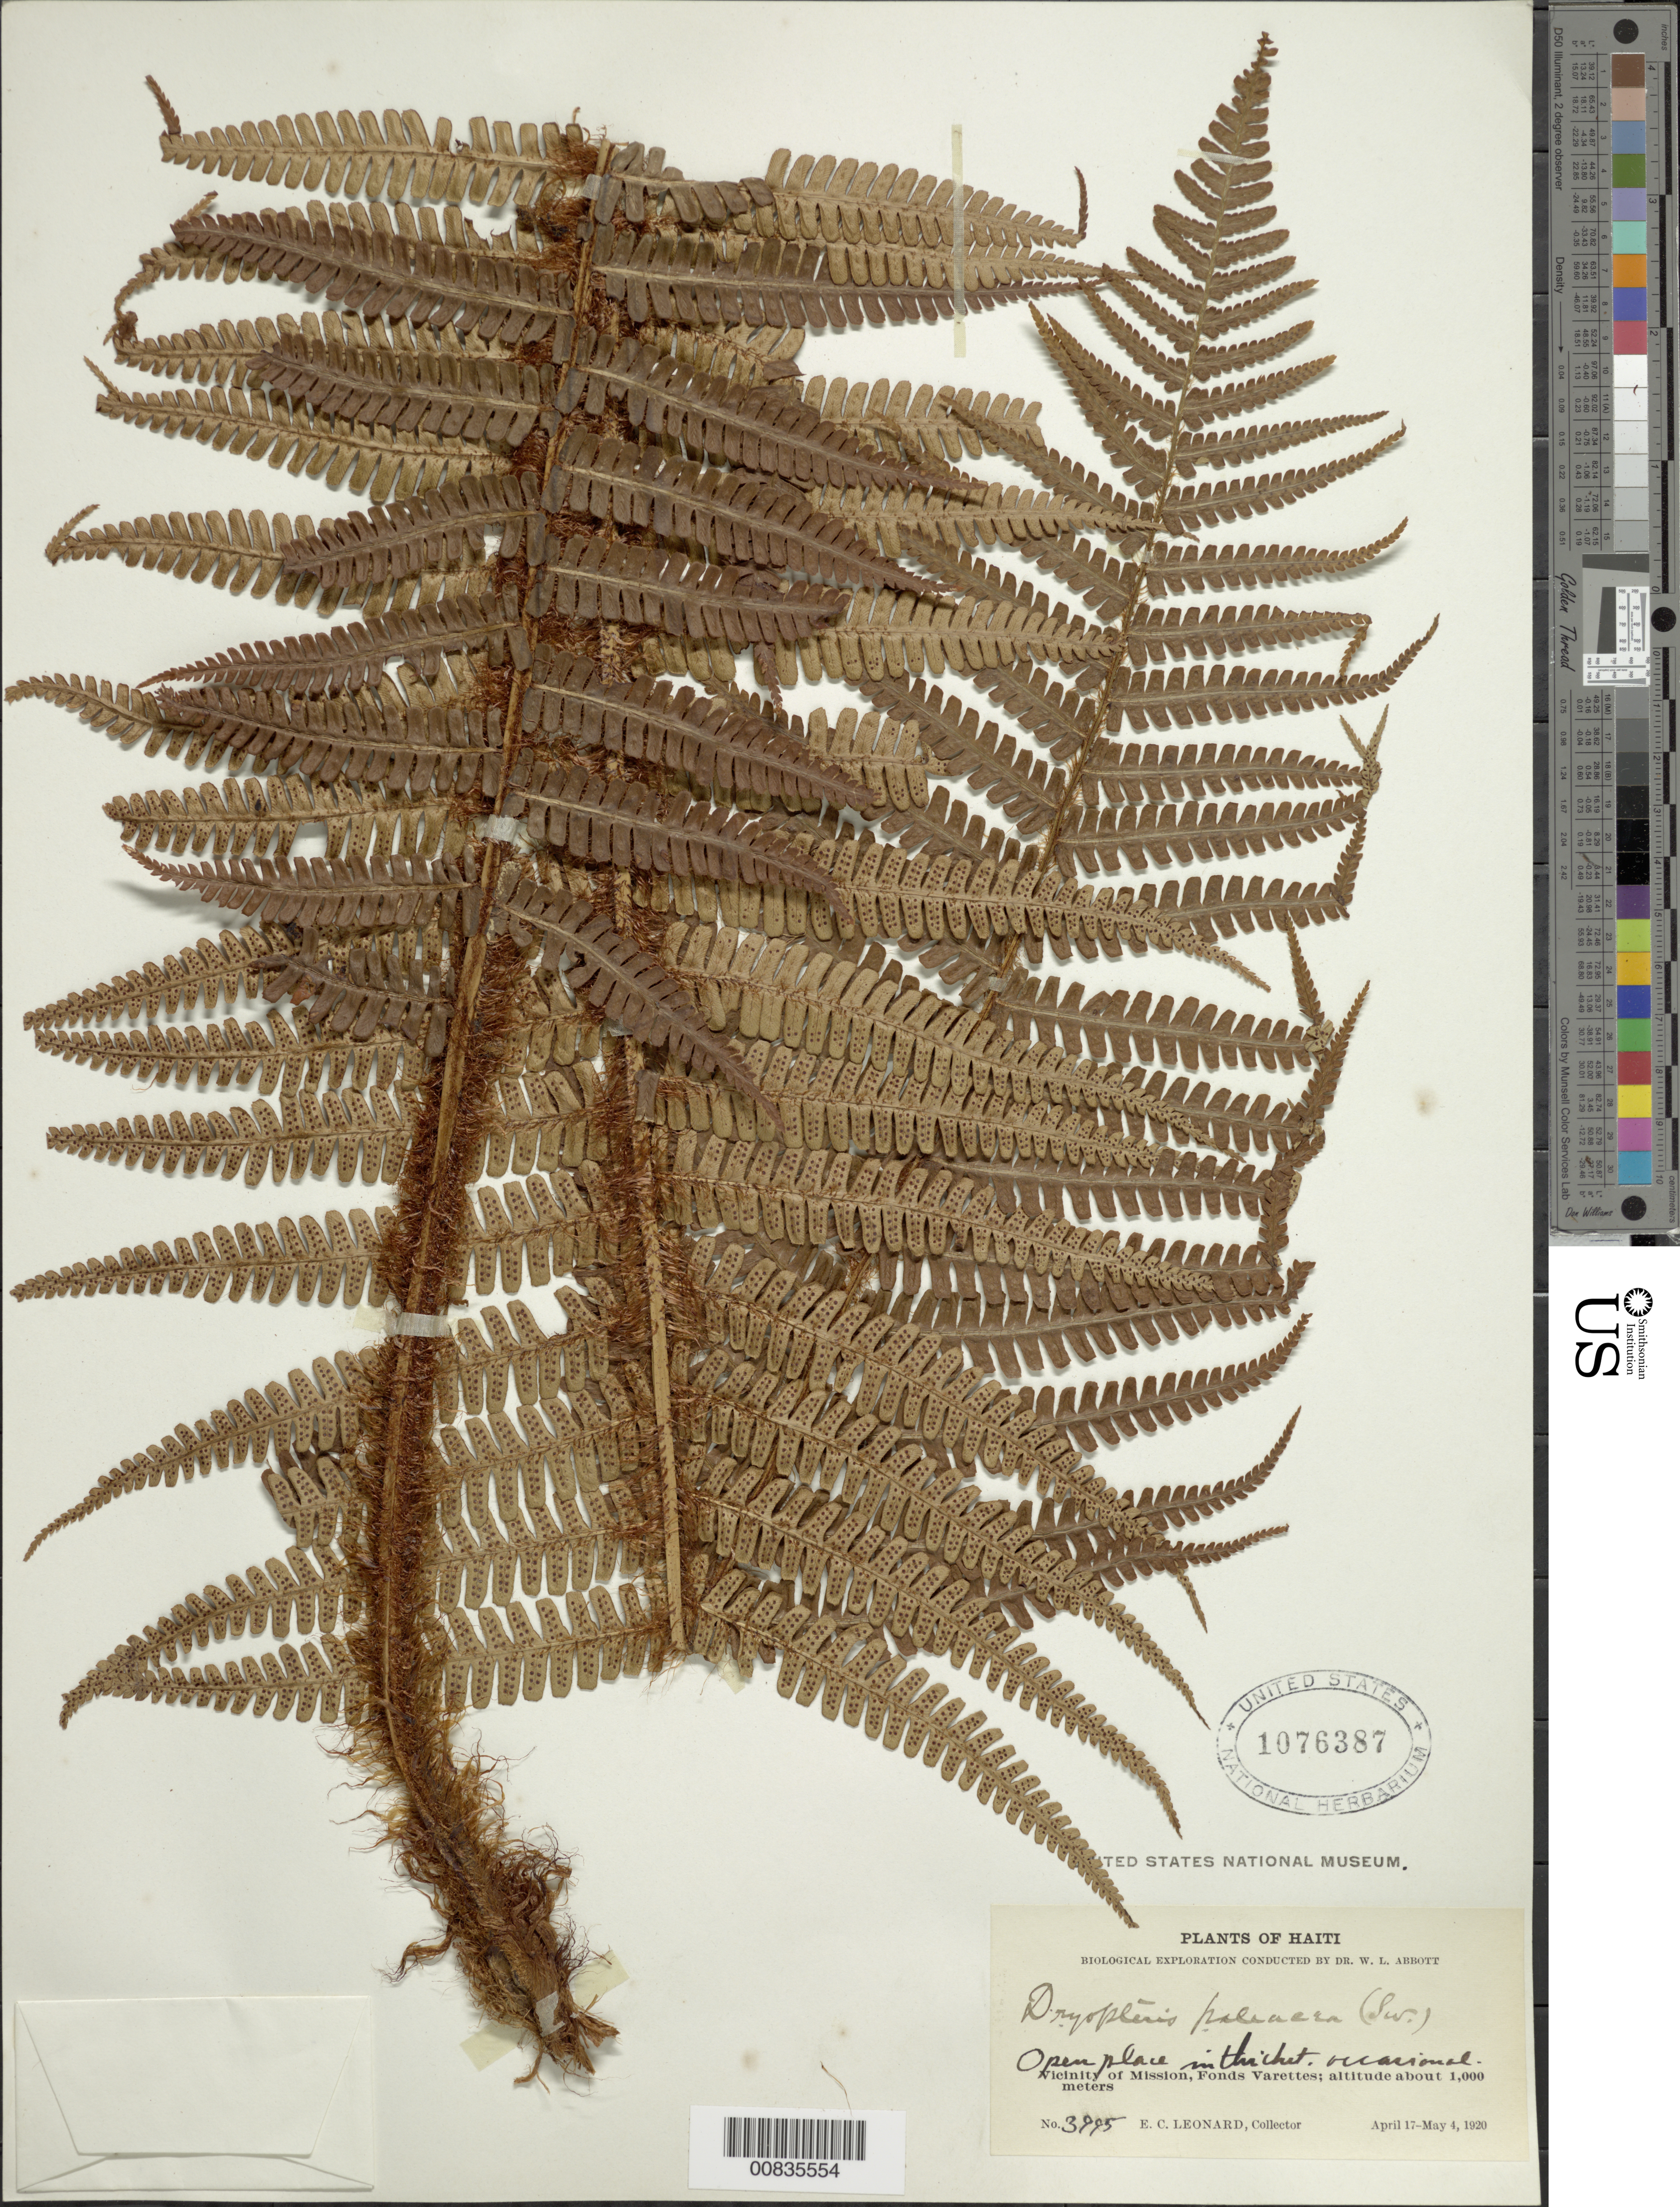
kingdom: Plantae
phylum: Tracheophyta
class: Polypodiopsida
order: Polypodiales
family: Dryopteridaceae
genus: Dryopteris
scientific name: Dryopteris wallichiana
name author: (Spreng.) Hyl.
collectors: E. C. Leonard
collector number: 3995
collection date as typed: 17 Apr 1920 to 04 May 1920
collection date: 1920-04-17/1920-05-04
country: Haiti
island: Hispaniola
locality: Fonds Varettes, vicinity Mission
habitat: Open place in thicket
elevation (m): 1000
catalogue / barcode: US 1076387